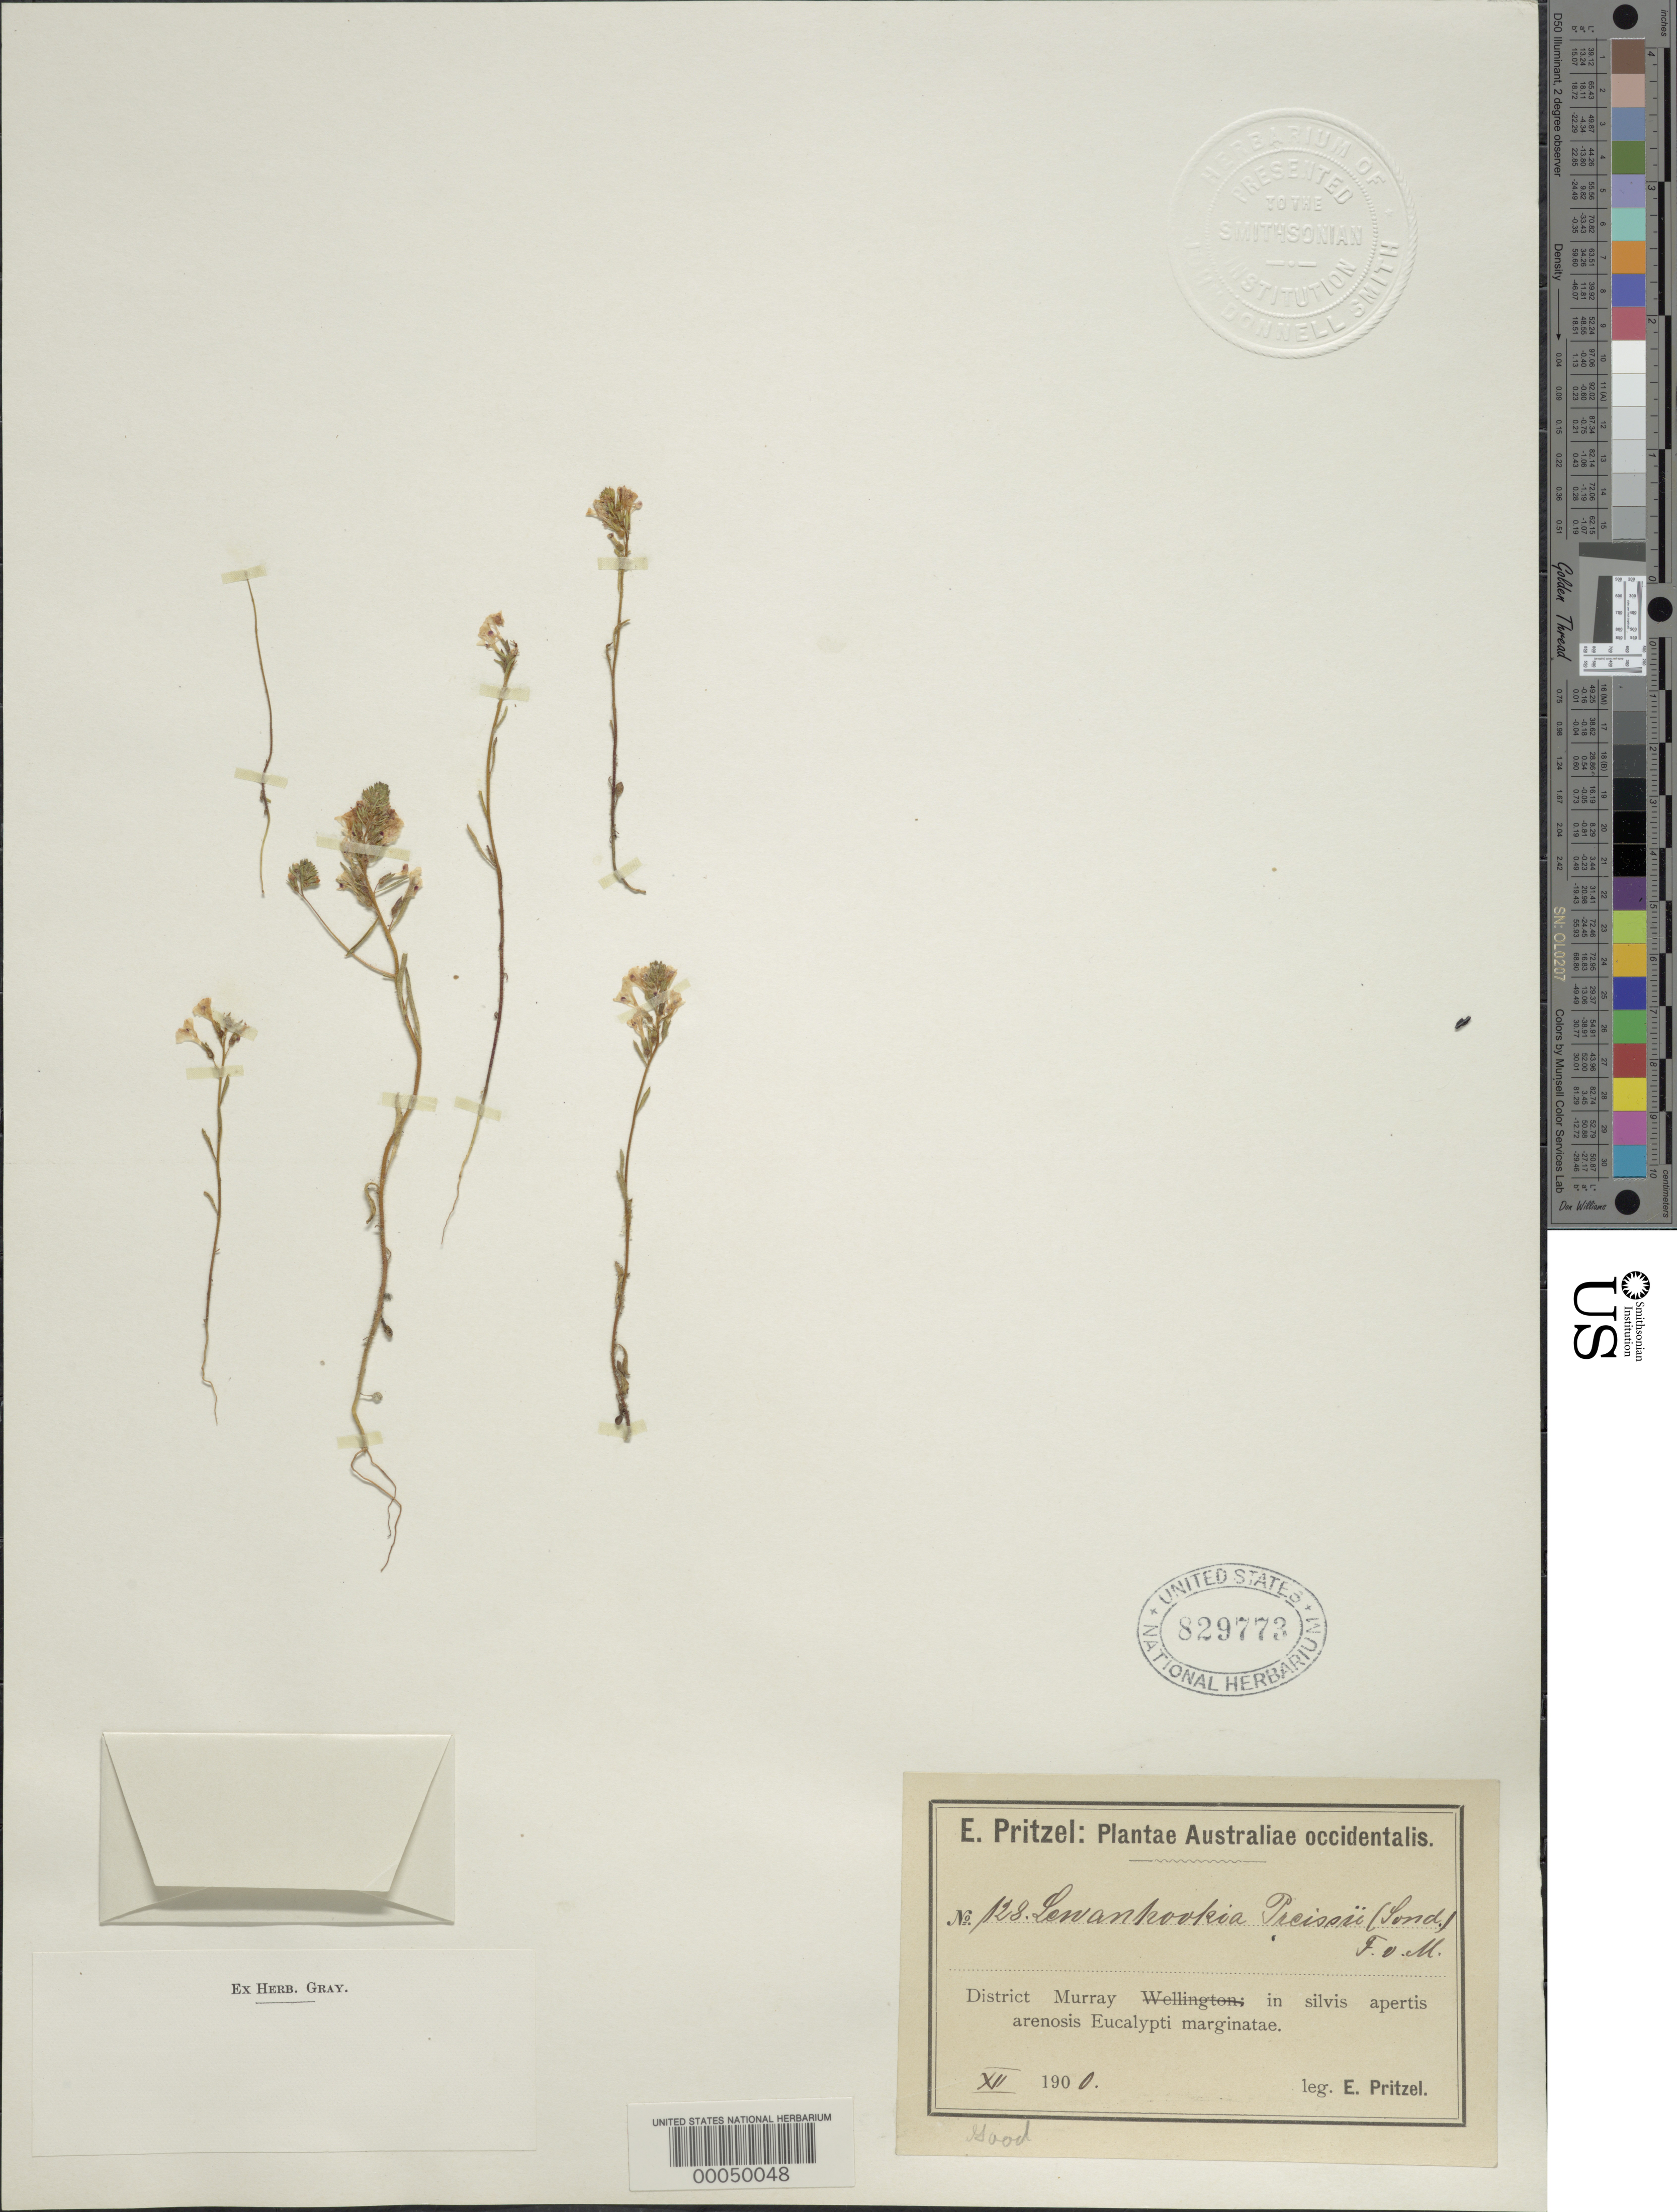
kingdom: Plantae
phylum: Tracheophyta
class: Magnoliopsida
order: Asterales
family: Stylidiaceae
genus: Levenhookia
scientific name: Levenhookia preissii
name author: (Sond.) F. Muell.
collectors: E. G. Pritzel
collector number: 128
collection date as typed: Dec 1900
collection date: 1900-12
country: Australia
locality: Murray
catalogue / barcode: US 829773